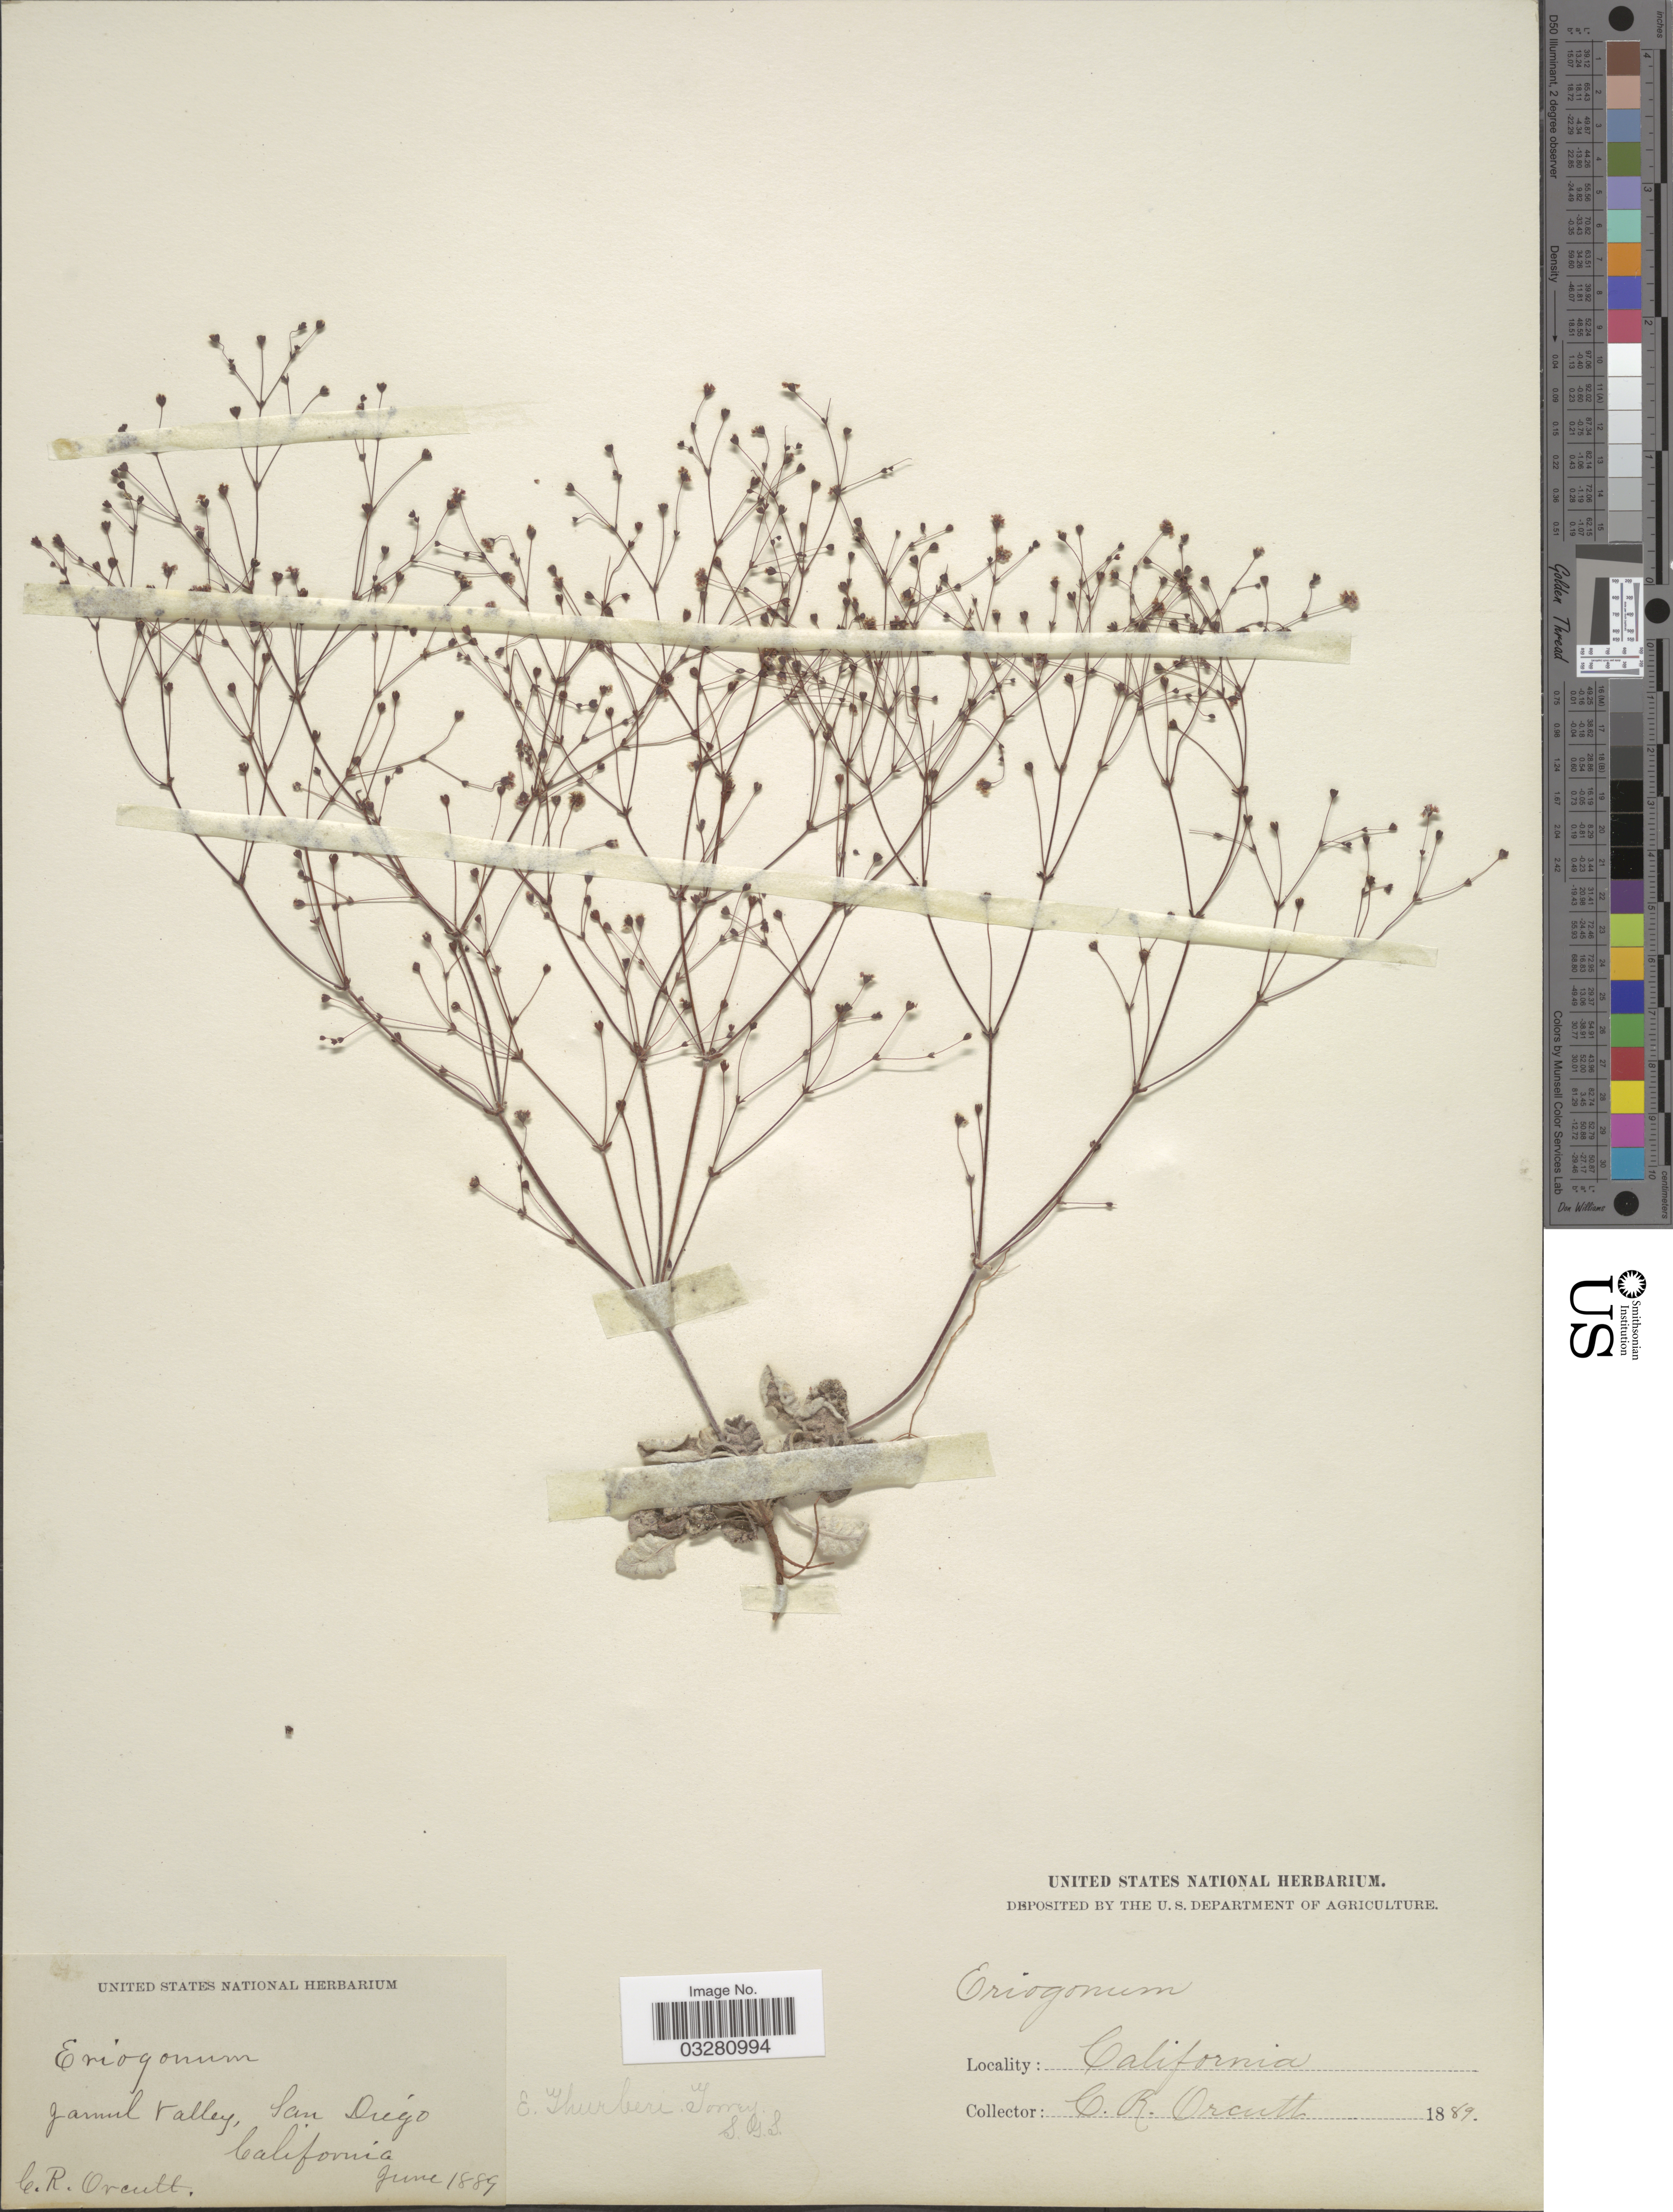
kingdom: Plantae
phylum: Tracheophyta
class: Magnoliopsida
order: Caryophyllales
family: Polygonaceae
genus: Eriogonum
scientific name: Eriogonum thurberi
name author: Torr.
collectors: C. R. Orcutt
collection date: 1889-06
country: United States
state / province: California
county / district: San Diego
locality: Jamul Valley, San Diego.